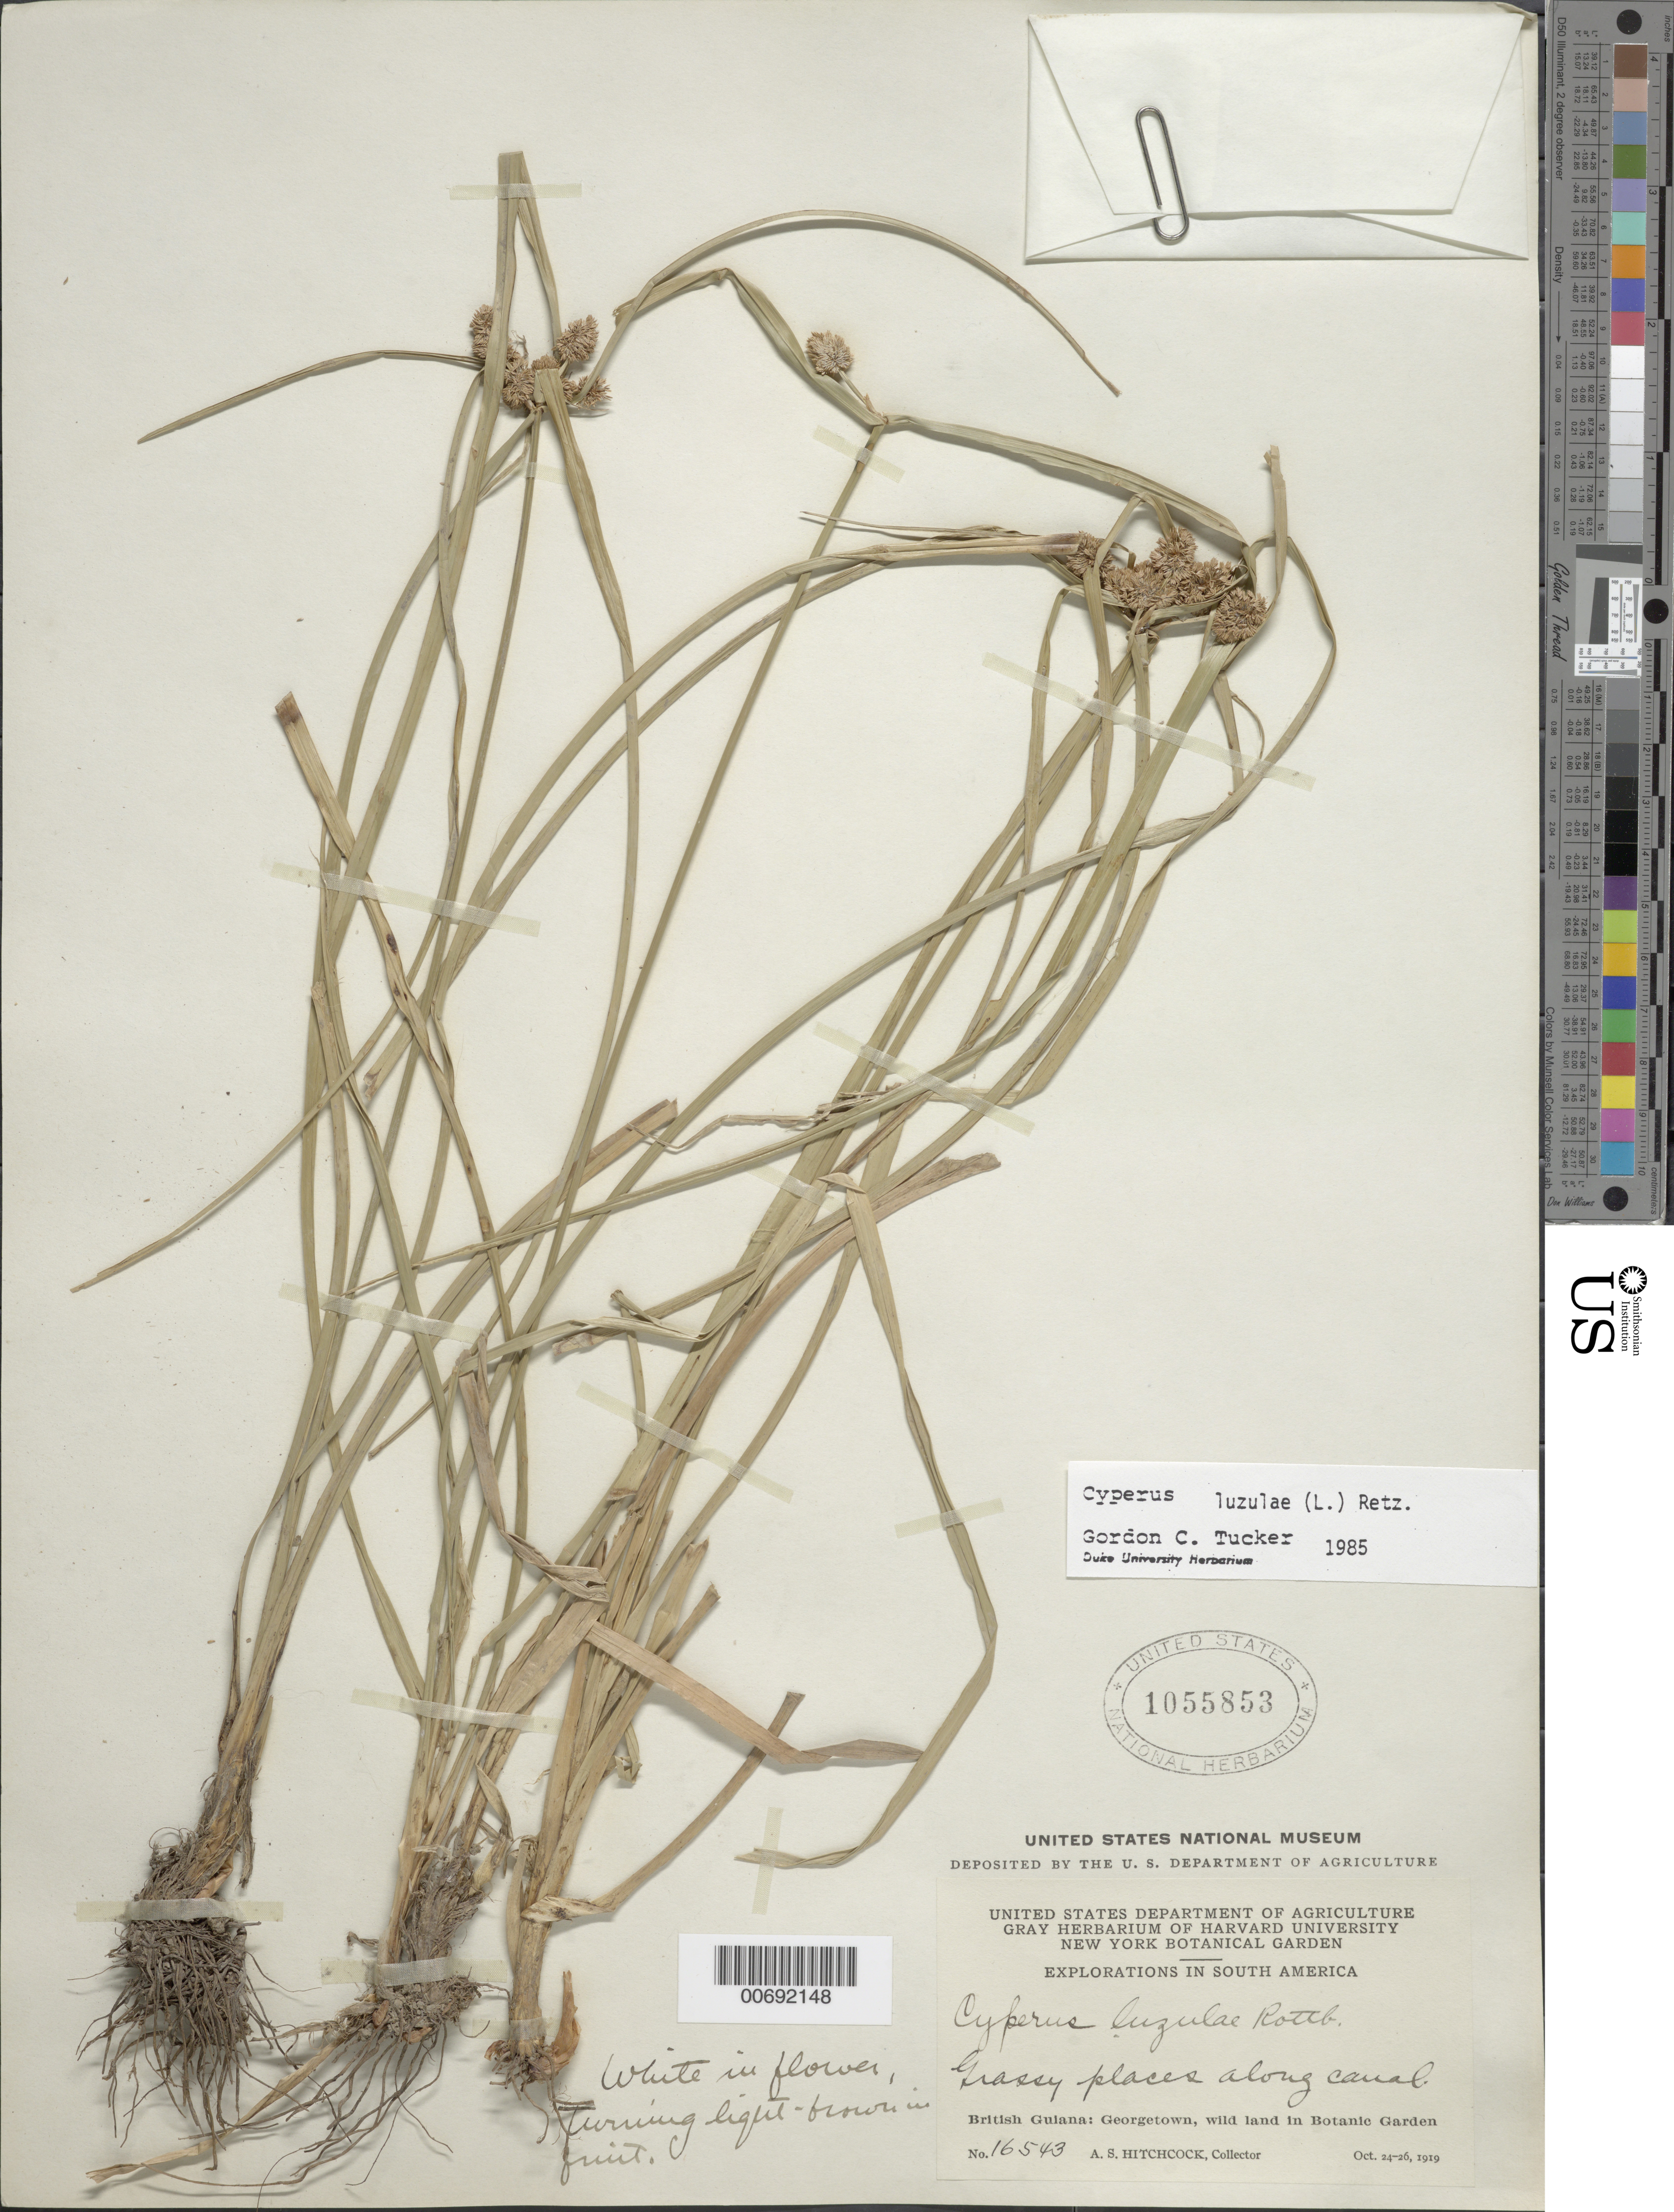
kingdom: Plantae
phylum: Tracheophyta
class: Liliopsida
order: Poales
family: Cyperaceae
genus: Cyperus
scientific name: Cyperus luzulae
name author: (L.) Rottb. ex Retz.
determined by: Tucker, G. C.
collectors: A. S. Hitchcock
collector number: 16543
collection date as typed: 24-Oct-19 to 26-Oct-19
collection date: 1919-10-24/1919-10-26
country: Guyana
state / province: Demerara-Mahaica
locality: Georgetown, wild land in Botanic Garden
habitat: Grassy places along canal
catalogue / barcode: US 1055853